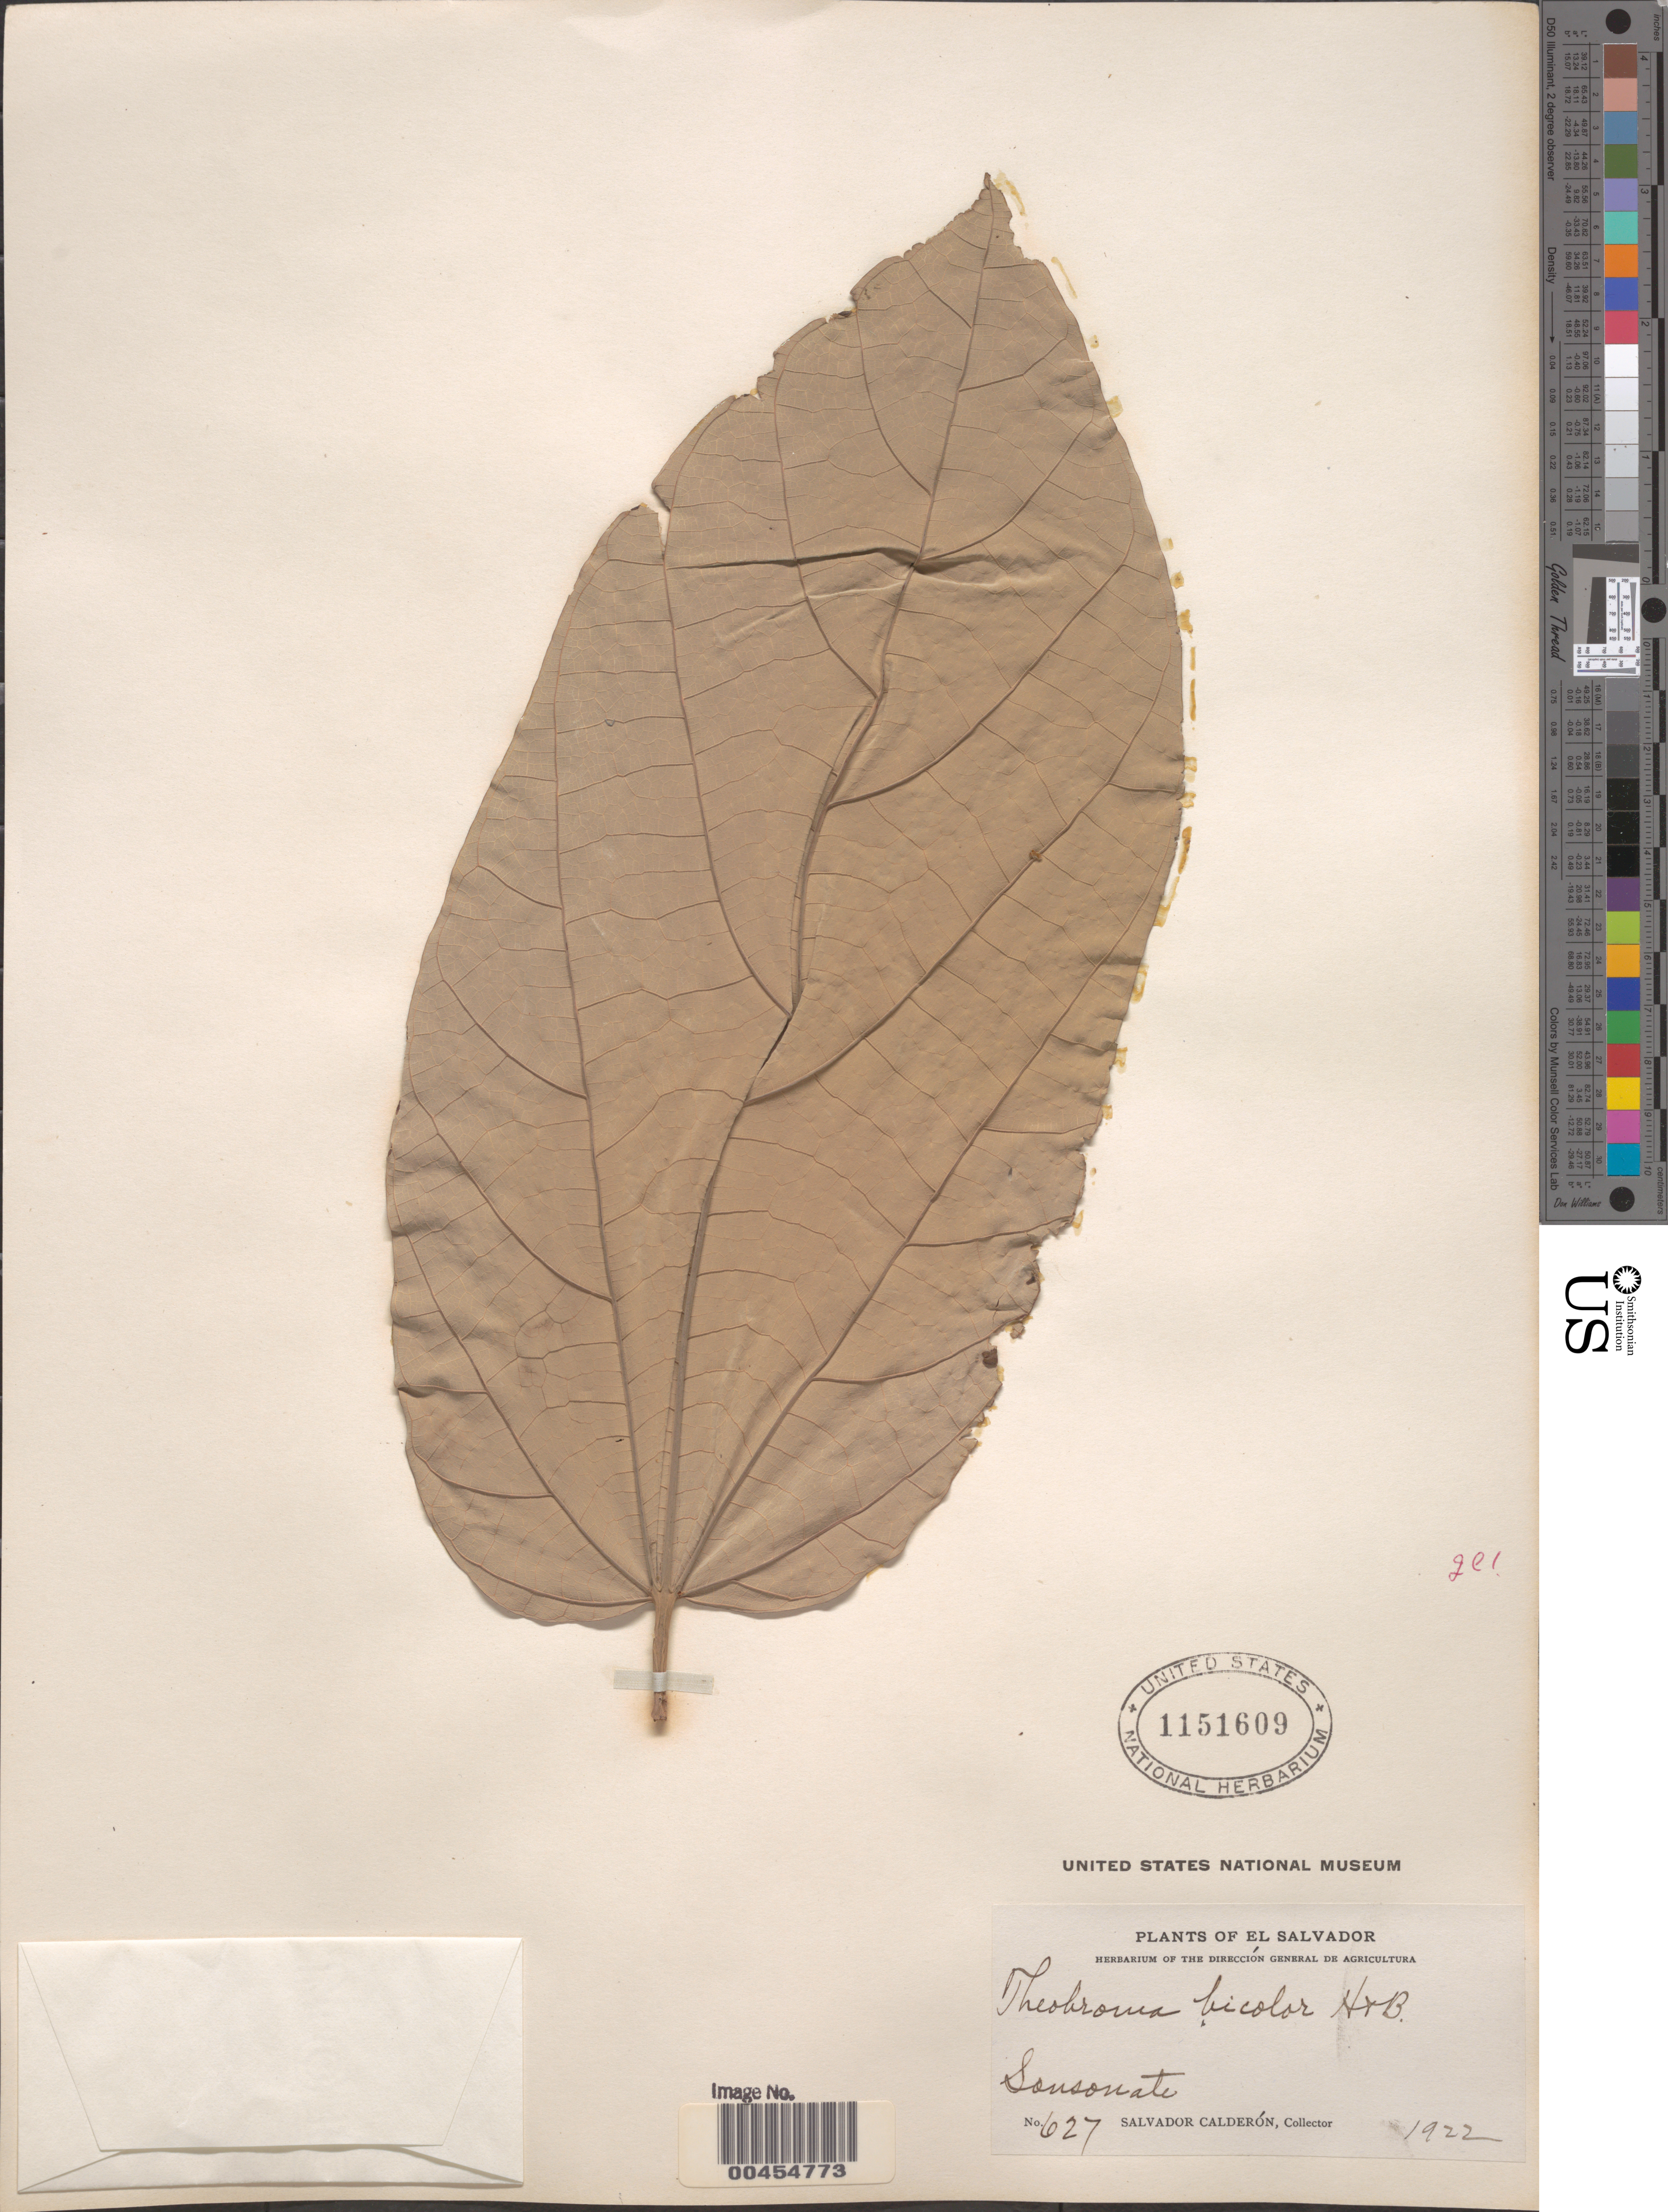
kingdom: Plantae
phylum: Tracheophyta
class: Magnoliopsida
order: Malvales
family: Malvaceae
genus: Theobroma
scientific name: Theobroma bicolor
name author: Bonpl.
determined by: Dorr, L. J., (BOT), Smithsonian Institution - National Museum of Natural History (UNITED STATES)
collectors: S. Calderón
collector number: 627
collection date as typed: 1922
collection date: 1922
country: El Salvador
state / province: Sonsonate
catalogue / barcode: US 1151609